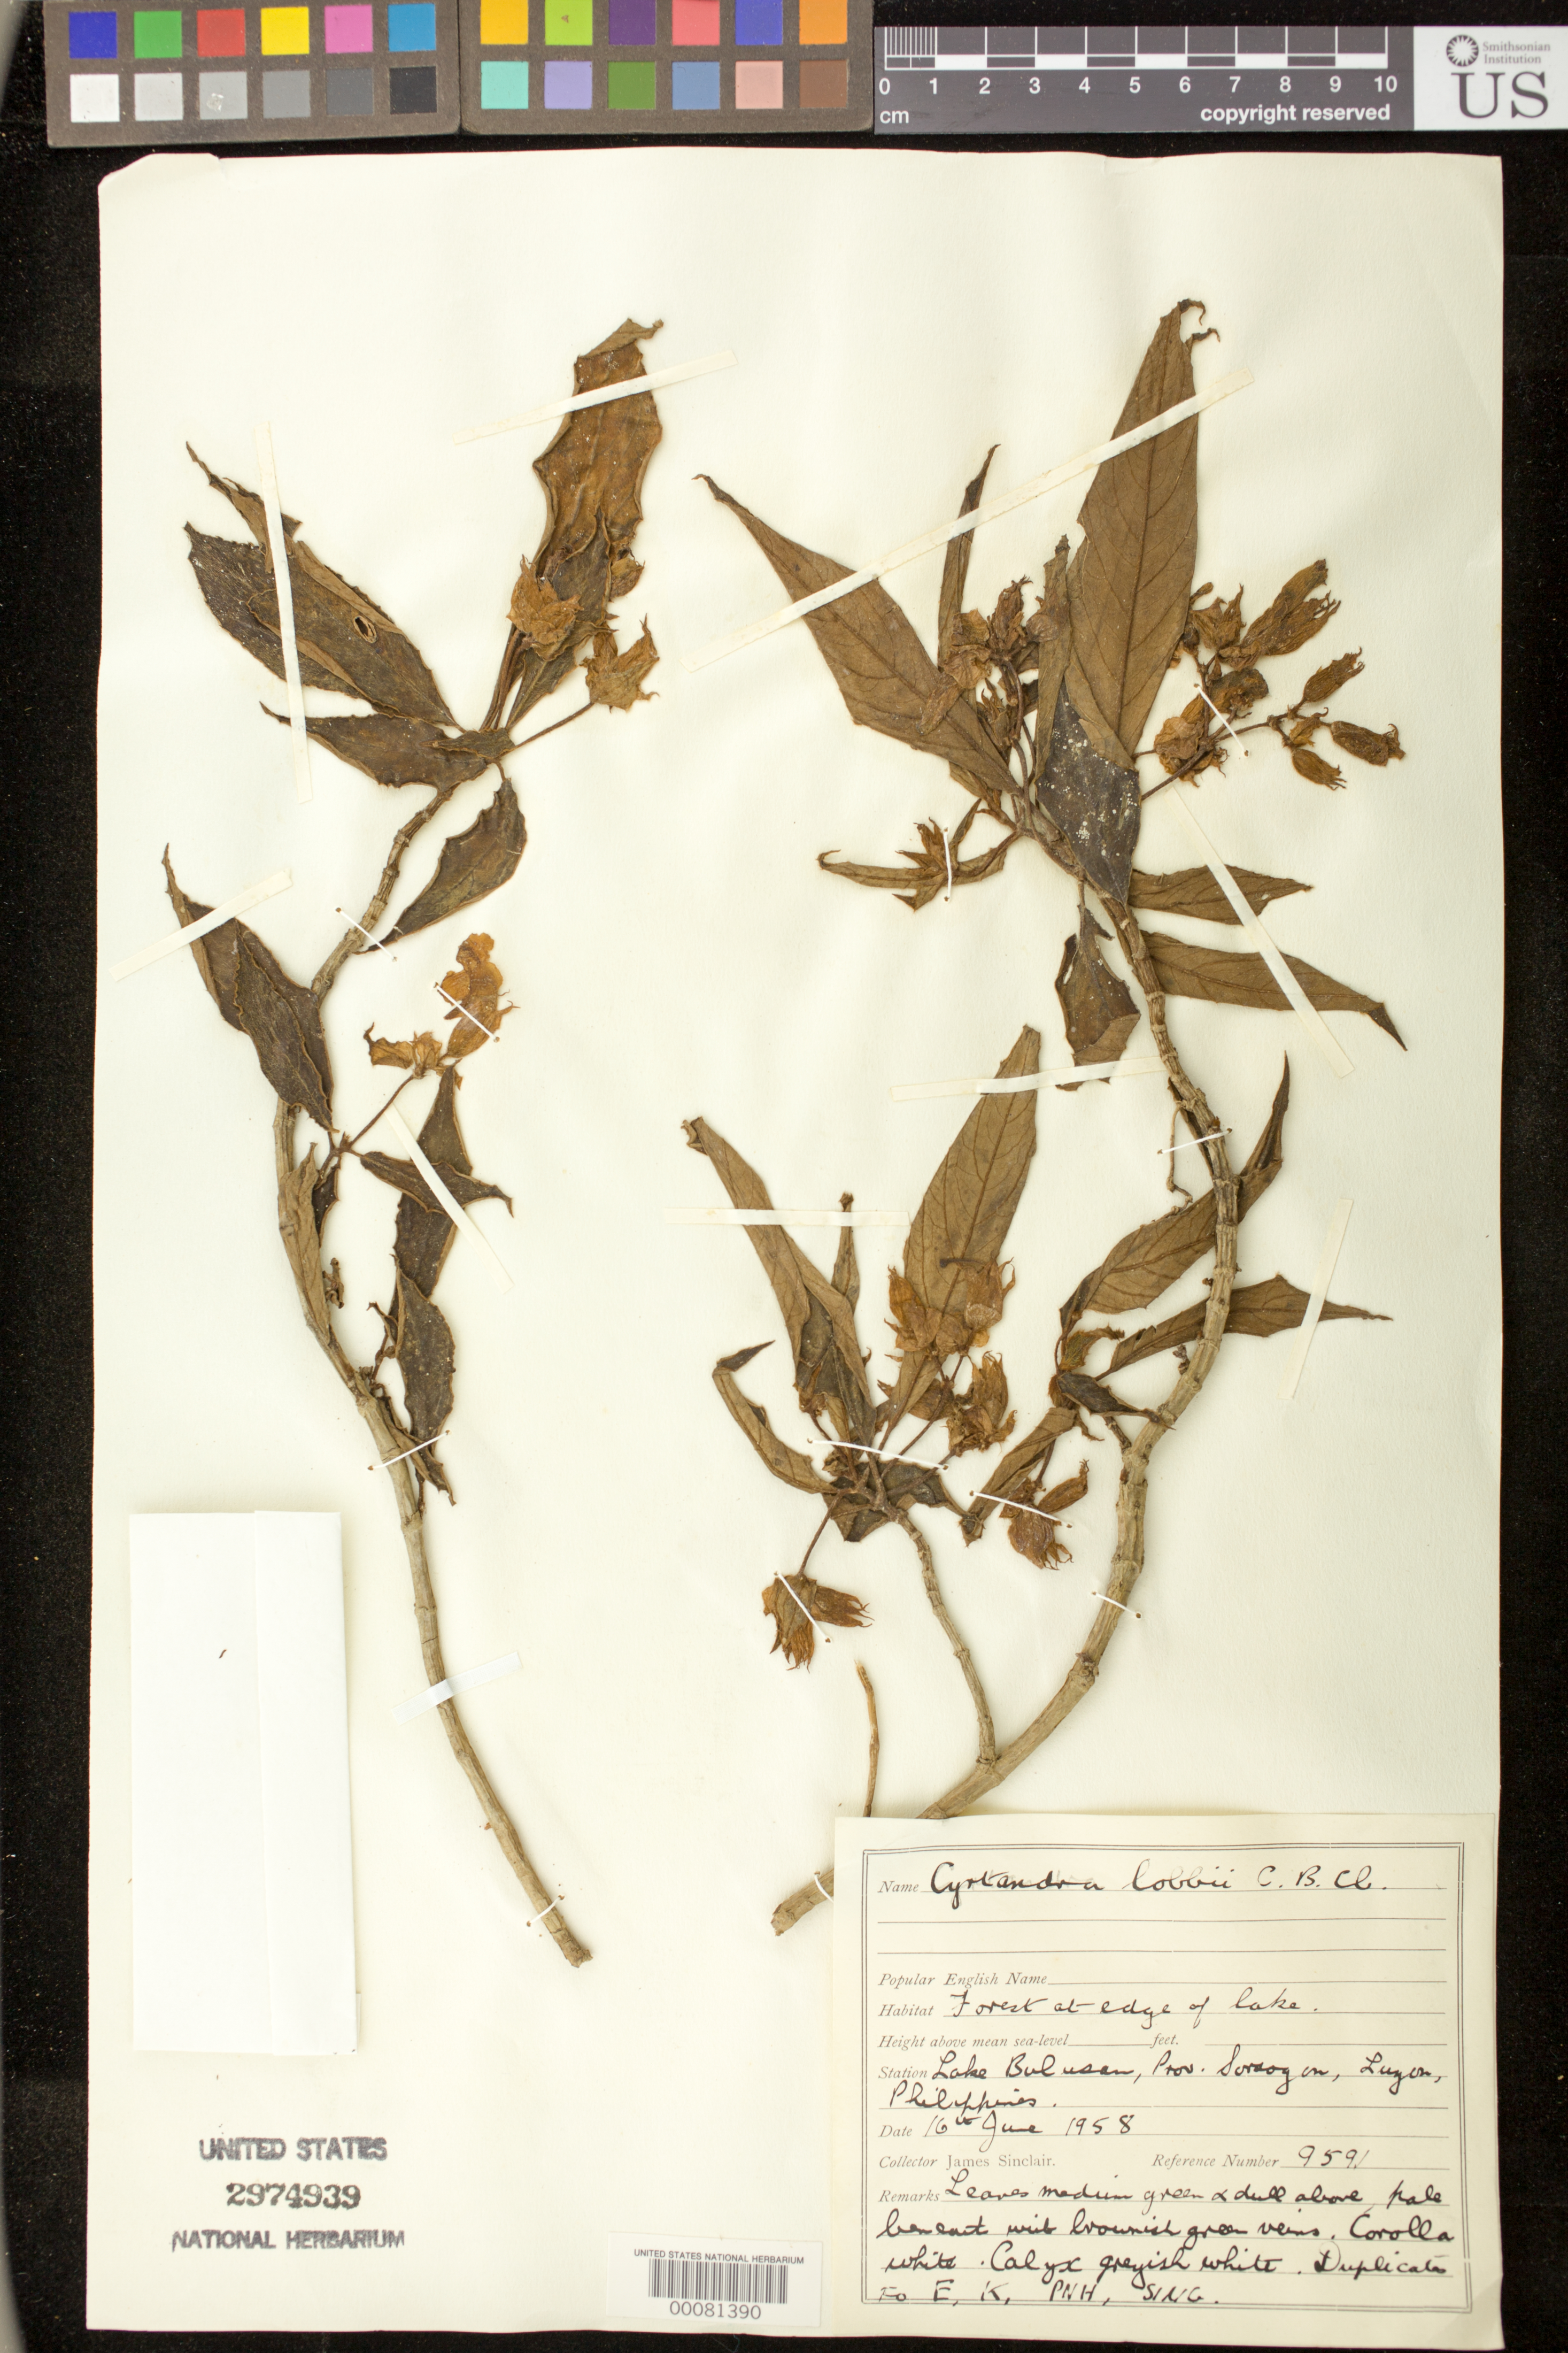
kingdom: Plantae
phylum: Tracheophyta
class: Magnoliopsida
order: Lamiales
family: Gesneriaceae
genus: Cyrtandra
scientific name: Cyrtandra lobbii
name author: C.B. Clarke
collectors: J. Sinclair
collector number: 9591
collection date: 1958-06-16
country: Philippines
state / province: Bicol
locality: Lake Bulusan, Prov. Sorsogon, Luzon, Philippines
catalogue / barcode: US 2974939